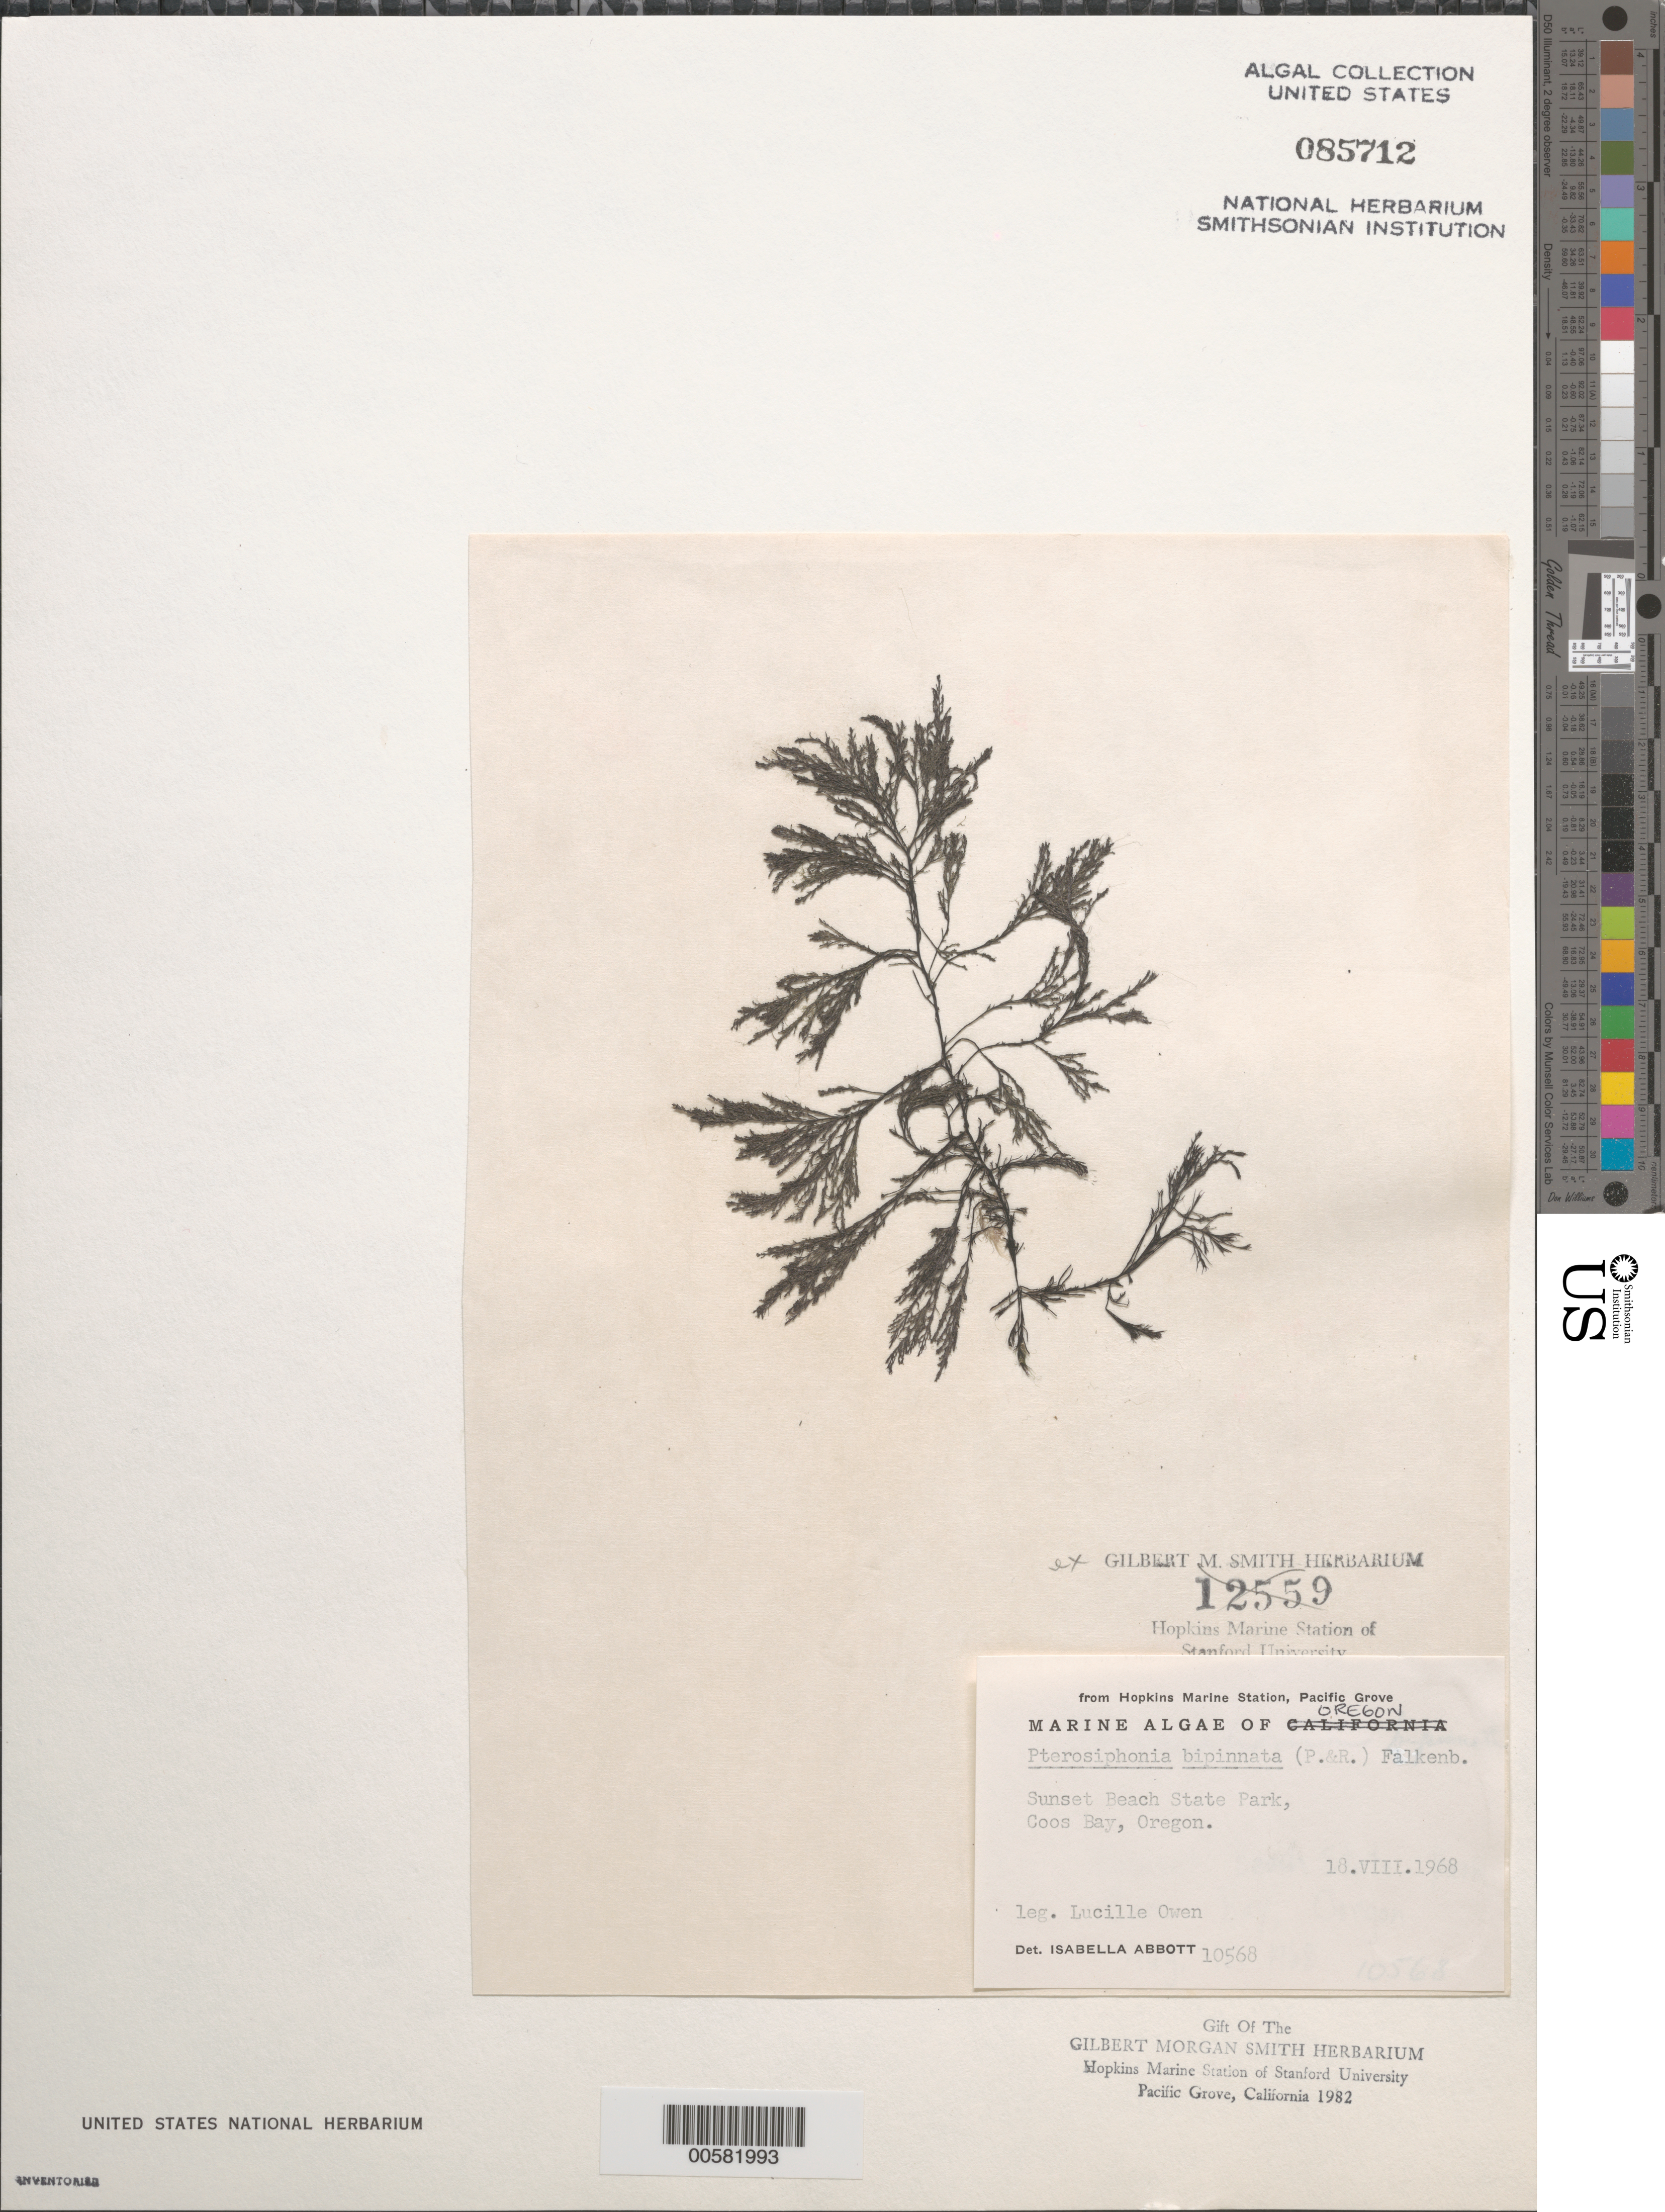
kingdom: Plantae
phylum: Rhodophyta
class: Florideophyceae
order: Ceramiales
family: Rhodomelaceae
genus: Savoiea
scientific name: Savoiea bipinnata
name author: (Postels & Rupr.) M.J. Wynne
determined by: Algae name updating Project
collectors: L. Owen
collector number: IAA 10568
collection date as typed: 18 Aug 1968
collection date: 1968-08-18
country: United States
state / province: Oregon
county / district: Coos County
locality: Sunset Beach State Park, Coos Bay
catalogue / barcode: US 85712